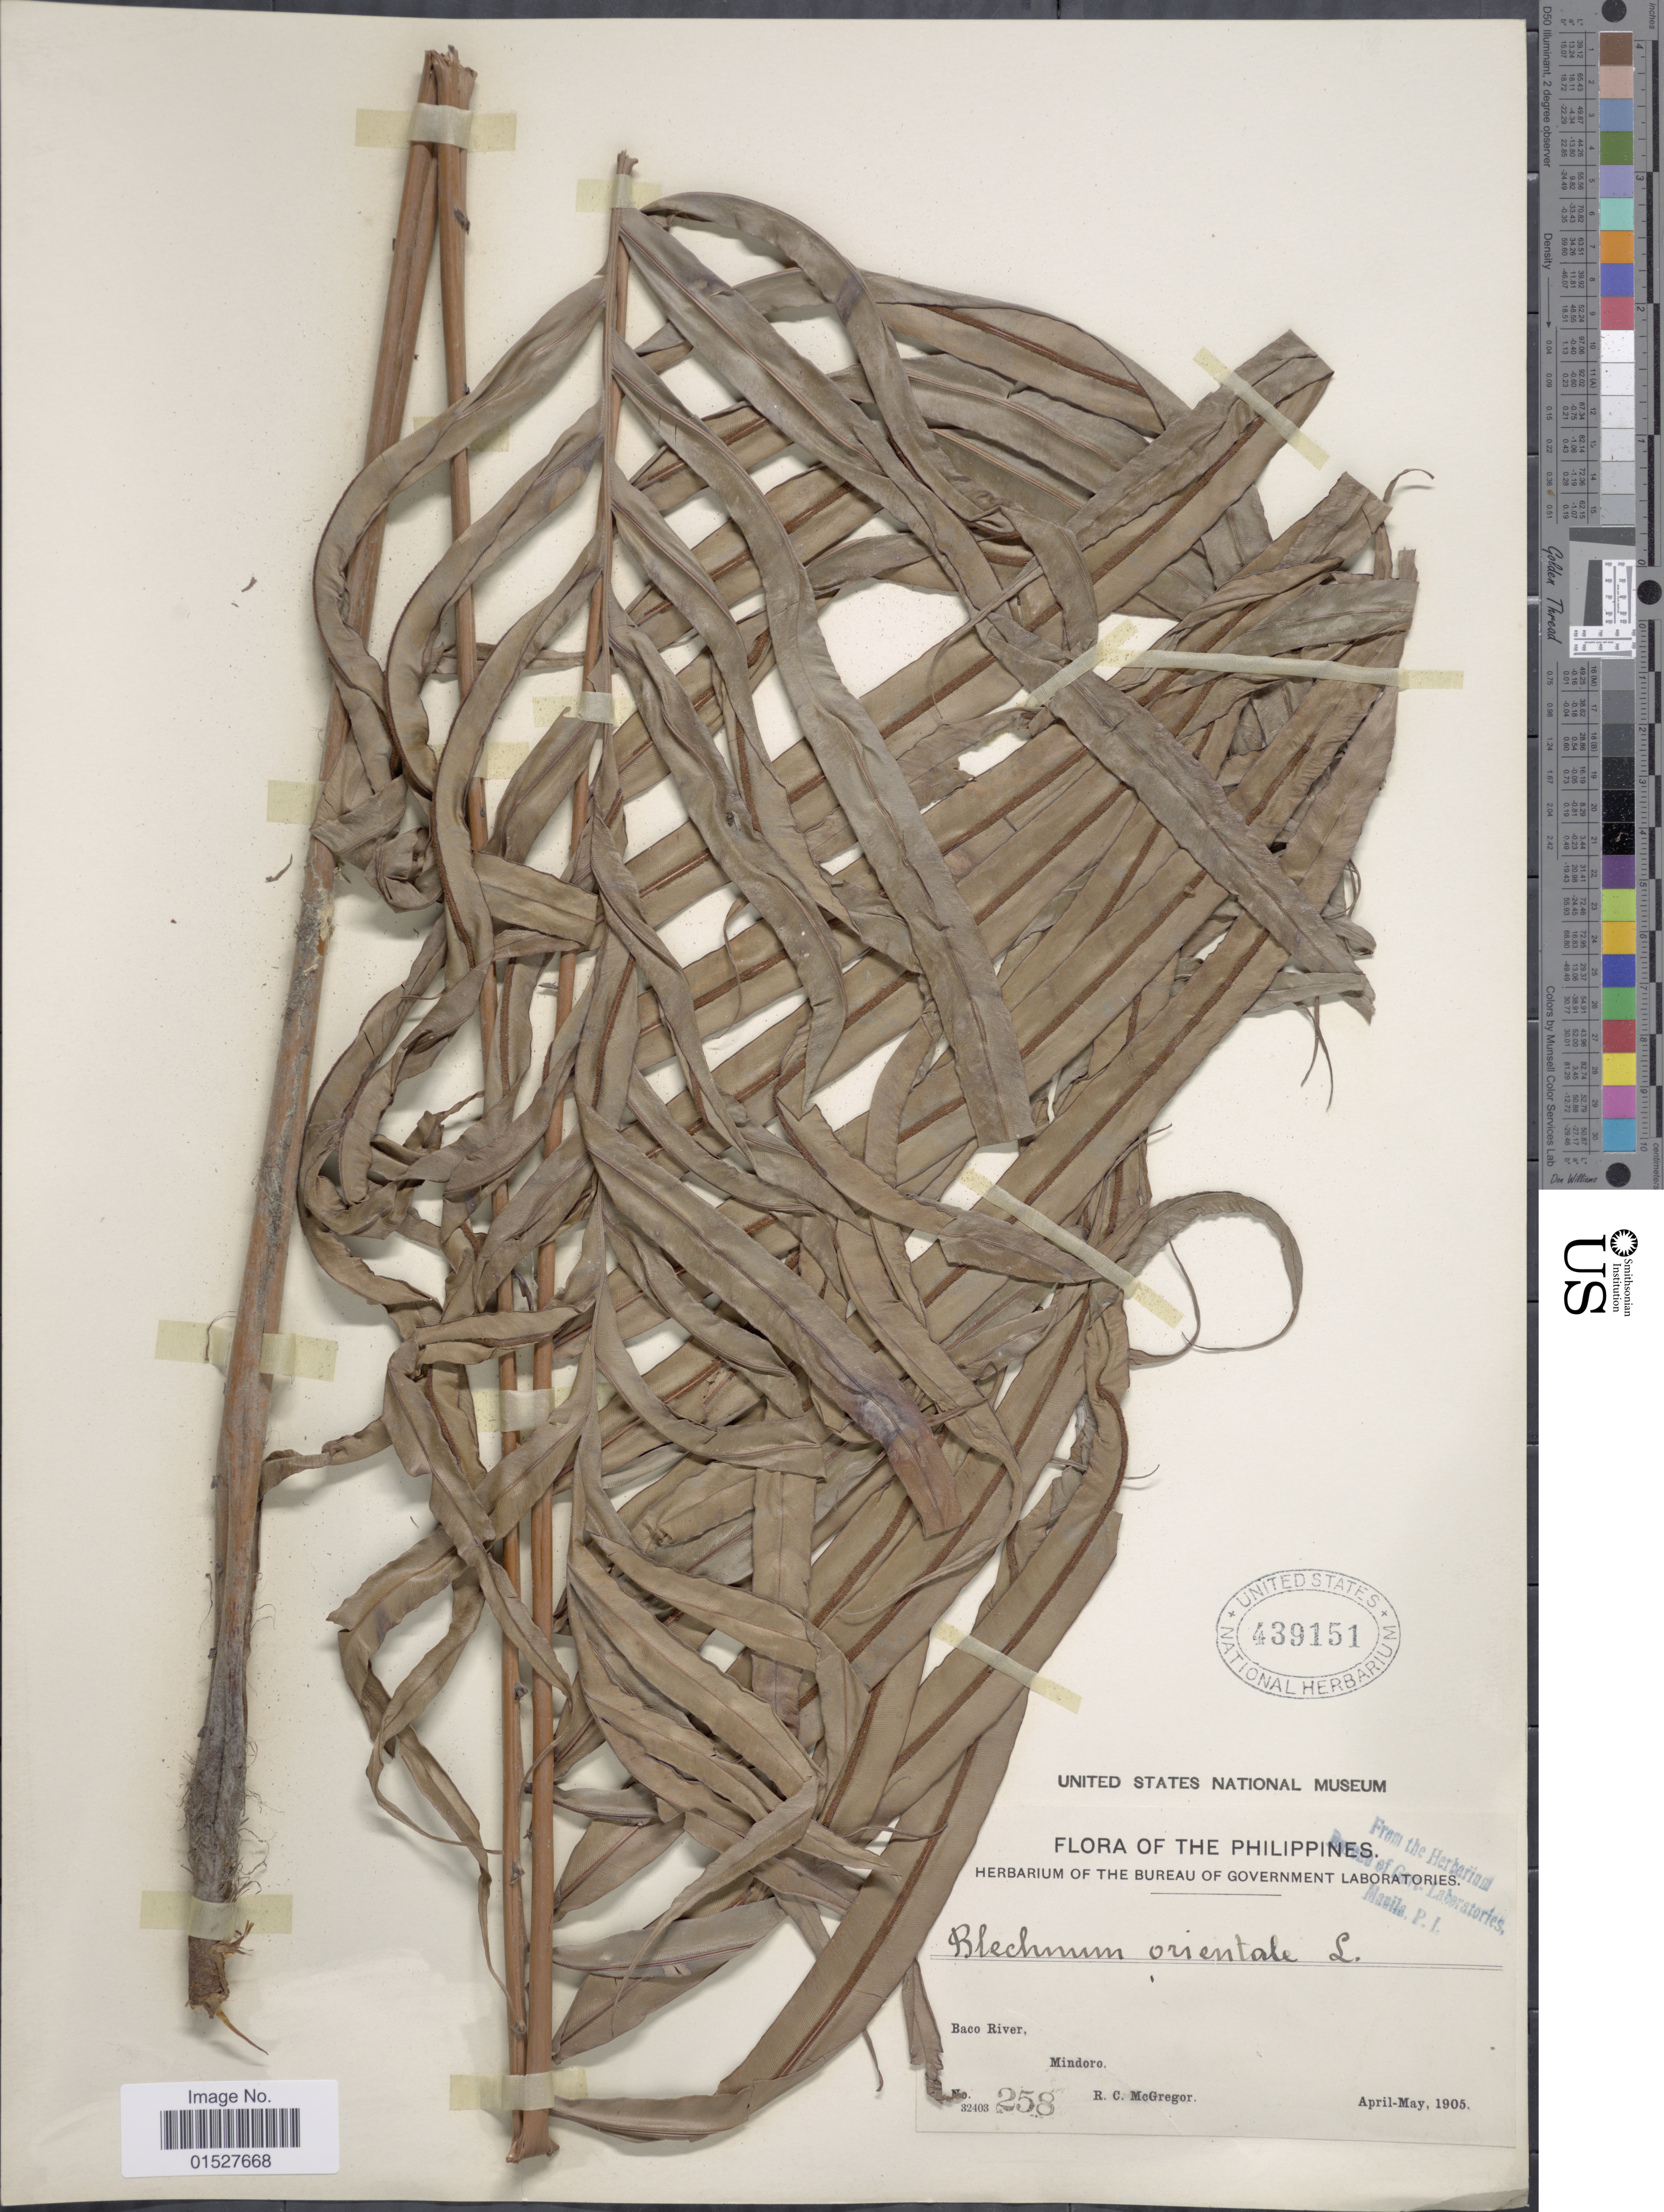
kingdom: Plantae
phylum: Tracheophyta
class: Polypodiopsida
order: Polypodiales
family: Blechnaceae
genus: Blechnum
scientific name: Blechnum orientale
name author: L.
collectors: R. C. McGregor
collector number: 258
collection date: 1905-04/1905-05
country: Philippines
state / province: Mimaropa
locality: Baco River, Mindoro.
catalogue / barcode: US 439151